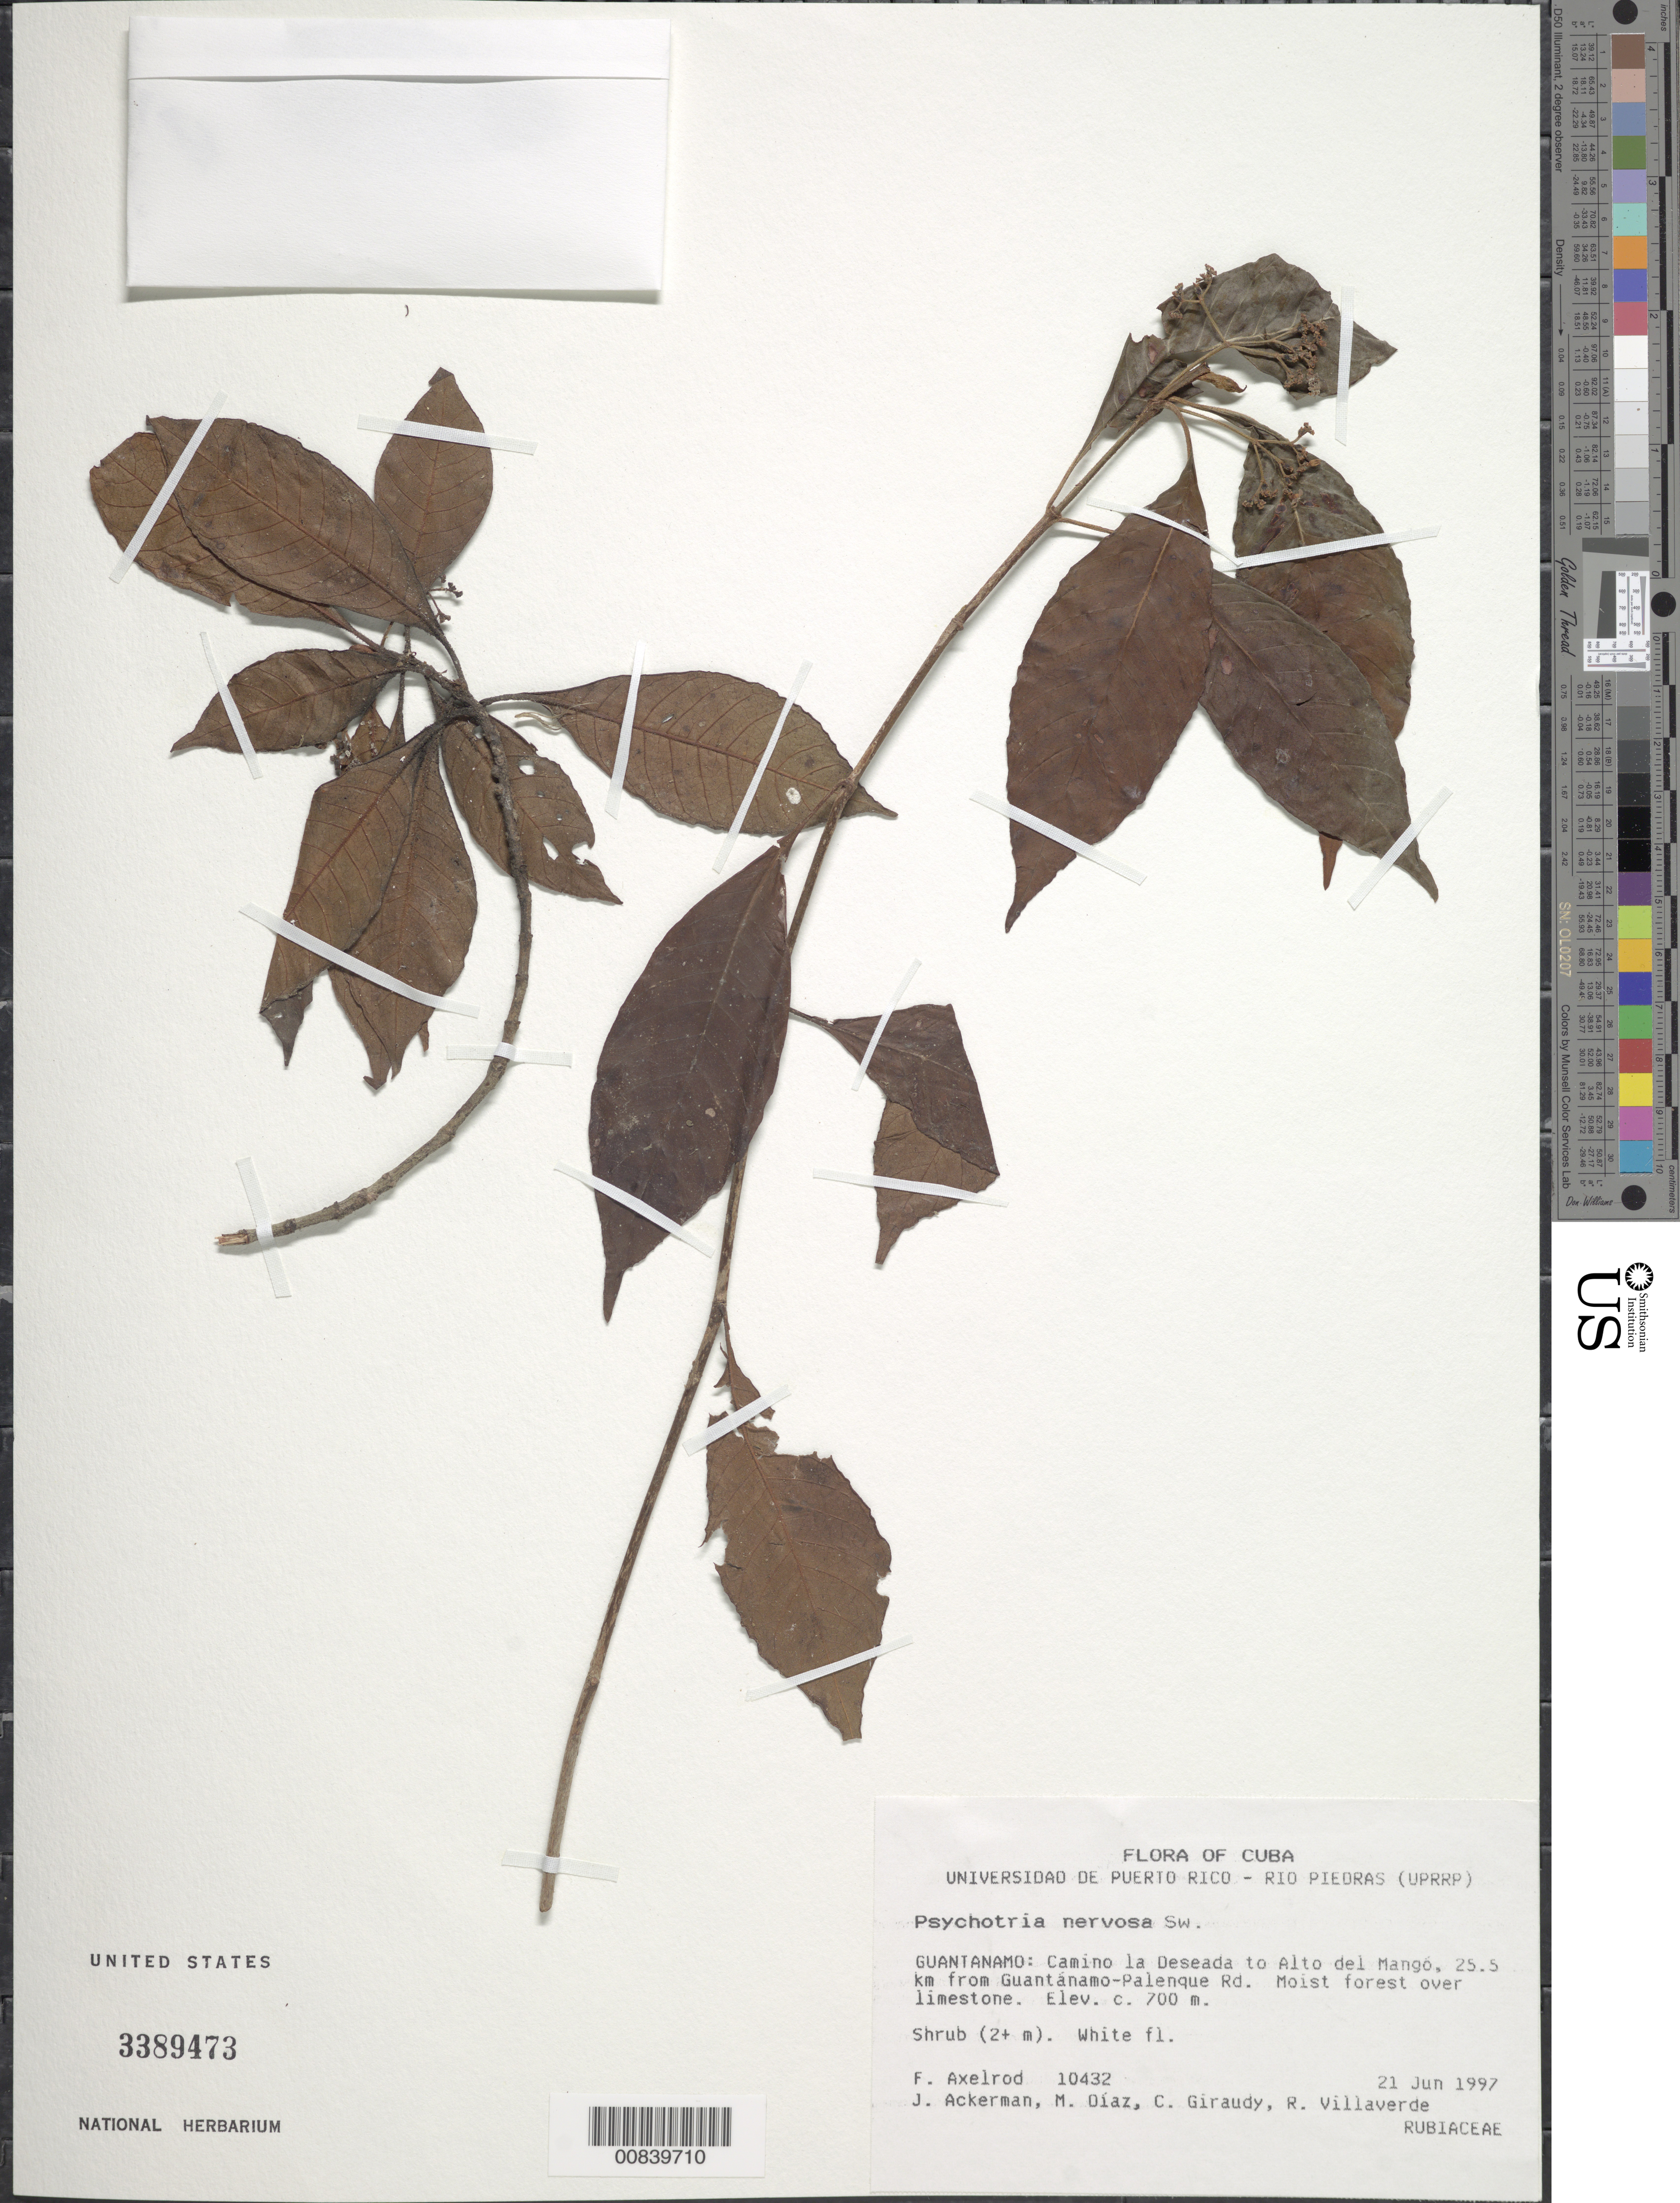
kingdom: Plantae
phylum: Tracheophyta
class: Magnoliopsida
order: Gentianales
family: Rubiaceae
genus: Psychotria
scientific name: Psychotria nervosa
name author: Sw.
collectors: F. S. Axelrod, J. D. Ackerman, M. Díaz, C. Giraudy & R. Villaverde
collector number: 10432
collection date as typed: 21 Jun 1997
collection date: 1997-06-21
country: Cuba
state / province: Guantanamo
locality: Camino la Deseada to Alto del Mangó, 25.5 km from Guantanamo-Palenque Road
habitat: Moist forest over limestone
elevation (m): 700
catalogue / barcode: US 3389473